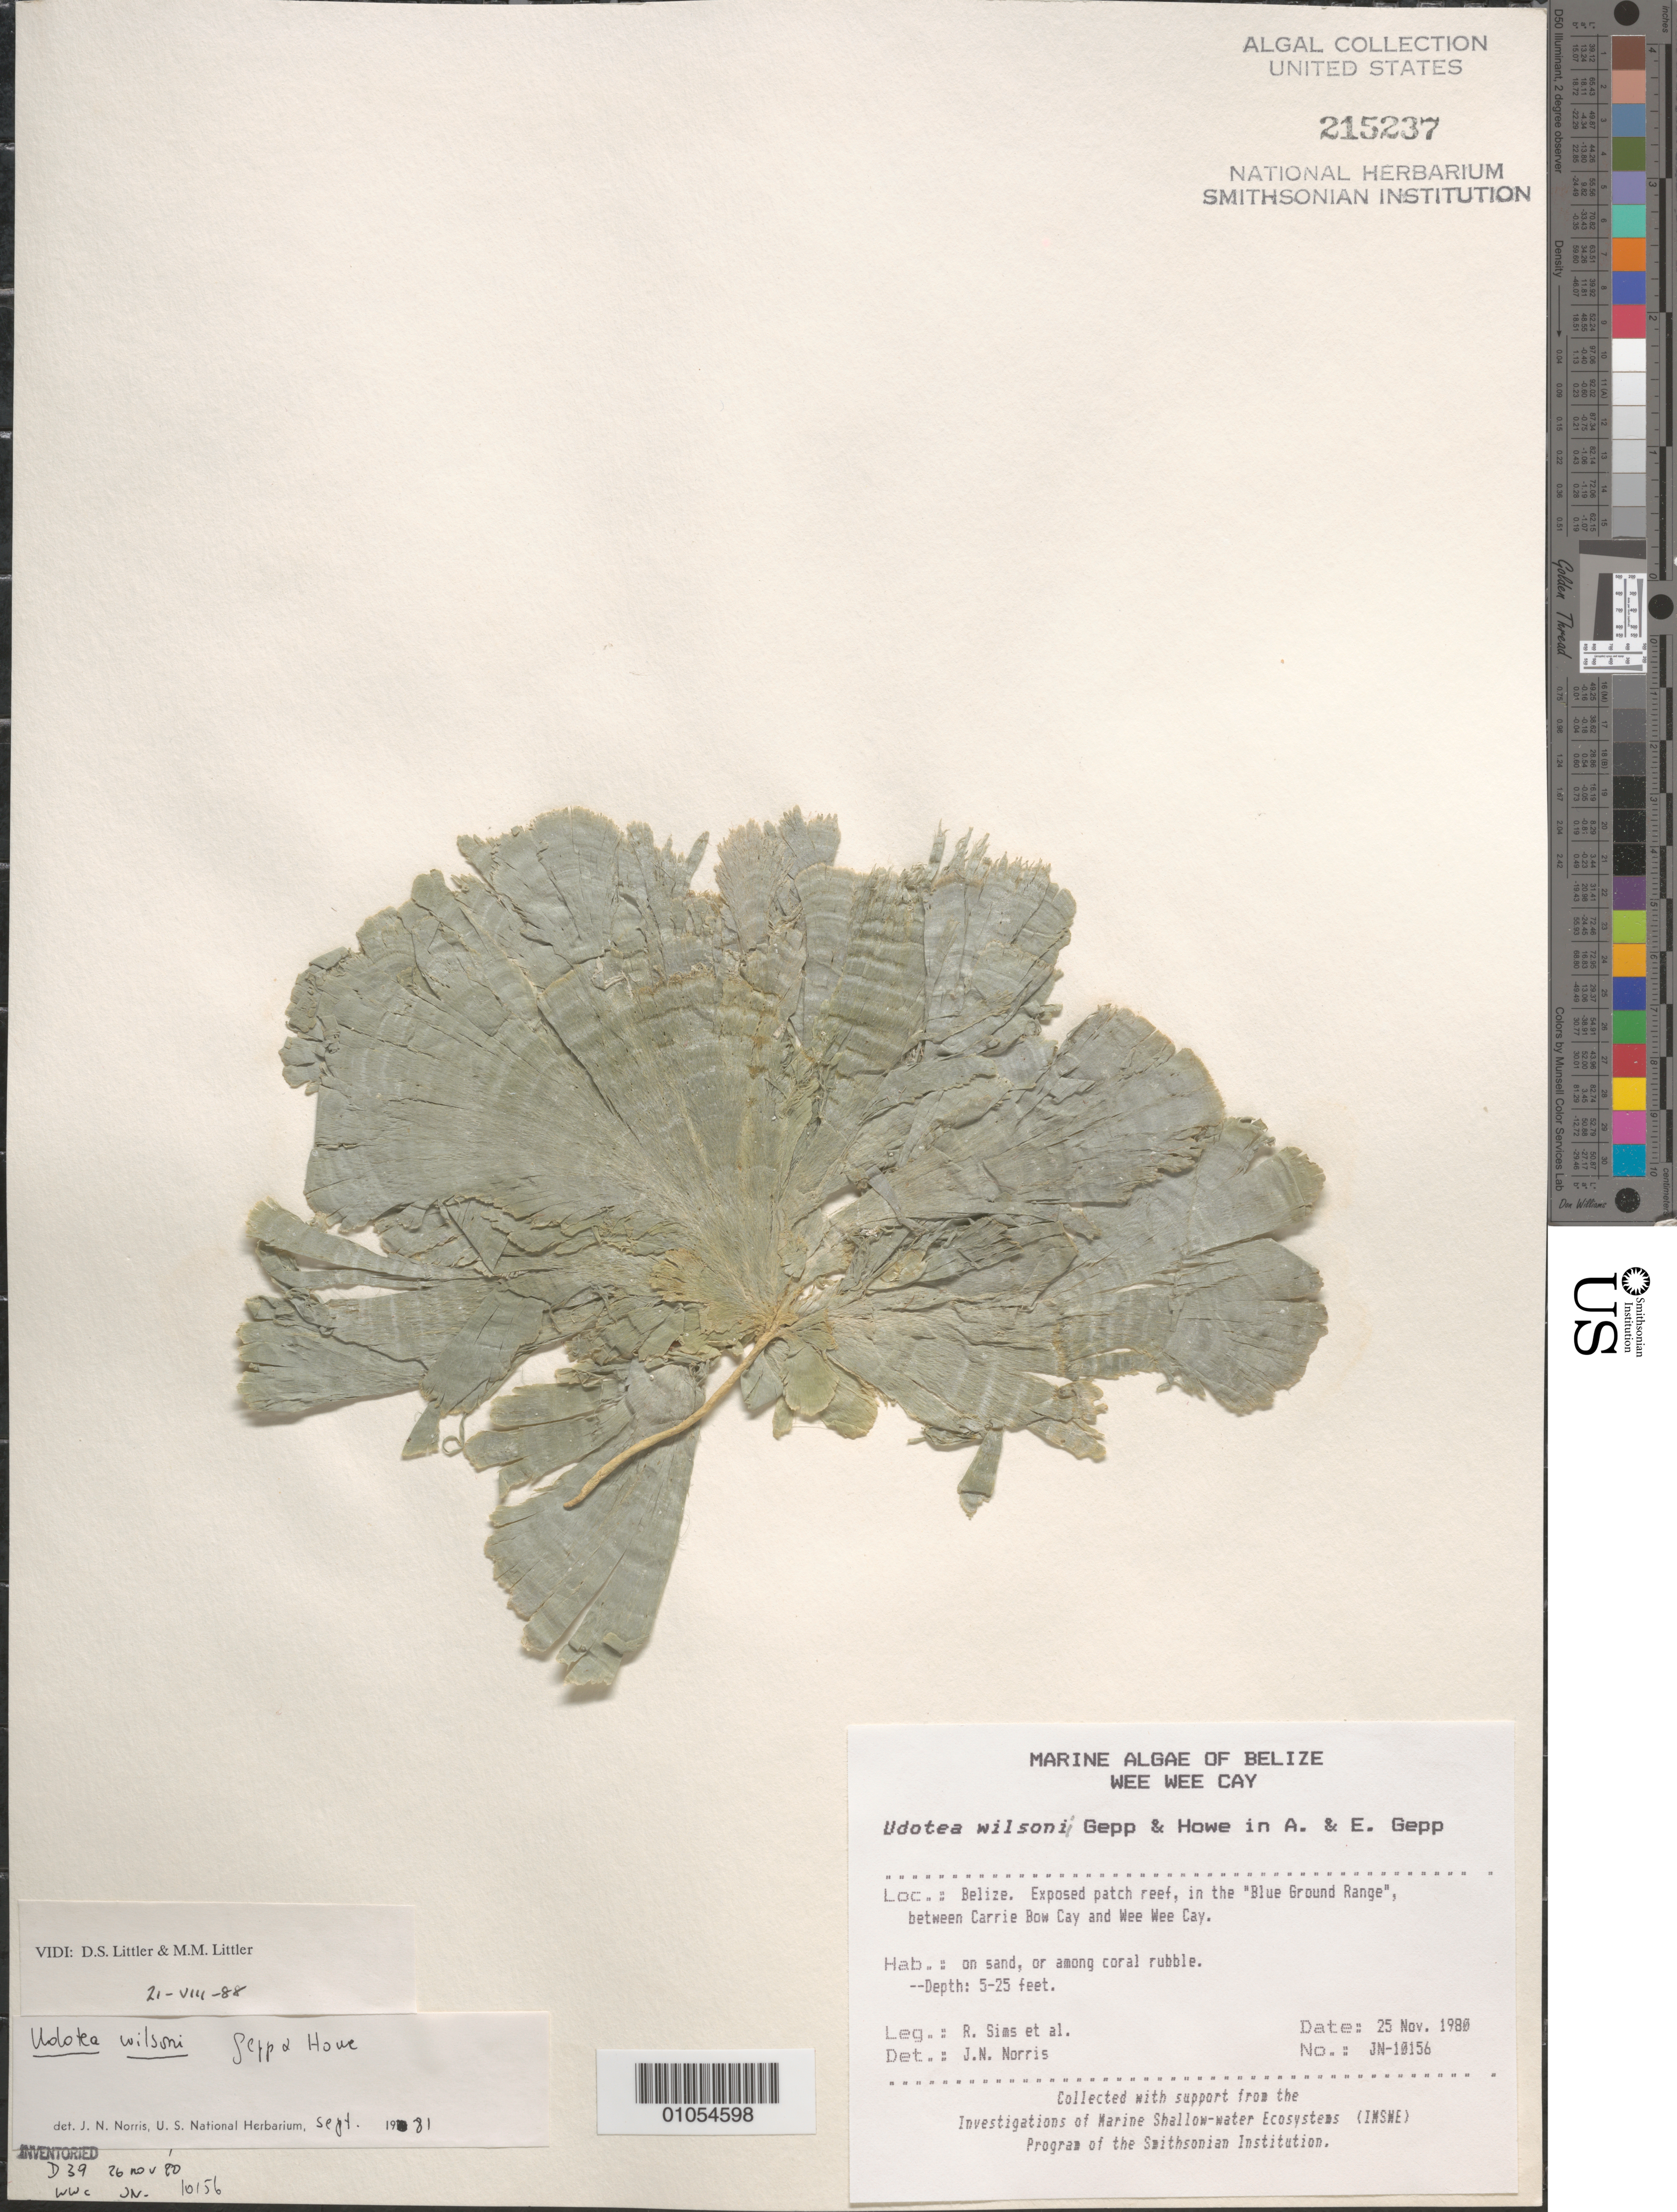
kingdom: Plantae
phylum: Chlorophyta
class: Ulvophyceae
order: Bryopsidales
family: Udoteaceae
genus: Udotea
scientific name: Udotea wilsonii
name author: A. Gepp et al. in A. Gepp & E. Gepp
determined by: Norris, James N.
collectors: R. H. Sims & et al.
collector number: JN-10156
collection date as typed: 25 Nov 1980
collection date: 1980-11-25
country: Belize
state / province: Stann Creek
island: Wee Wee Cay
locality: Blue Ground Range, between Carrie Bow Cay and Wee Wee Cay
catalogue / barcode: US 215237